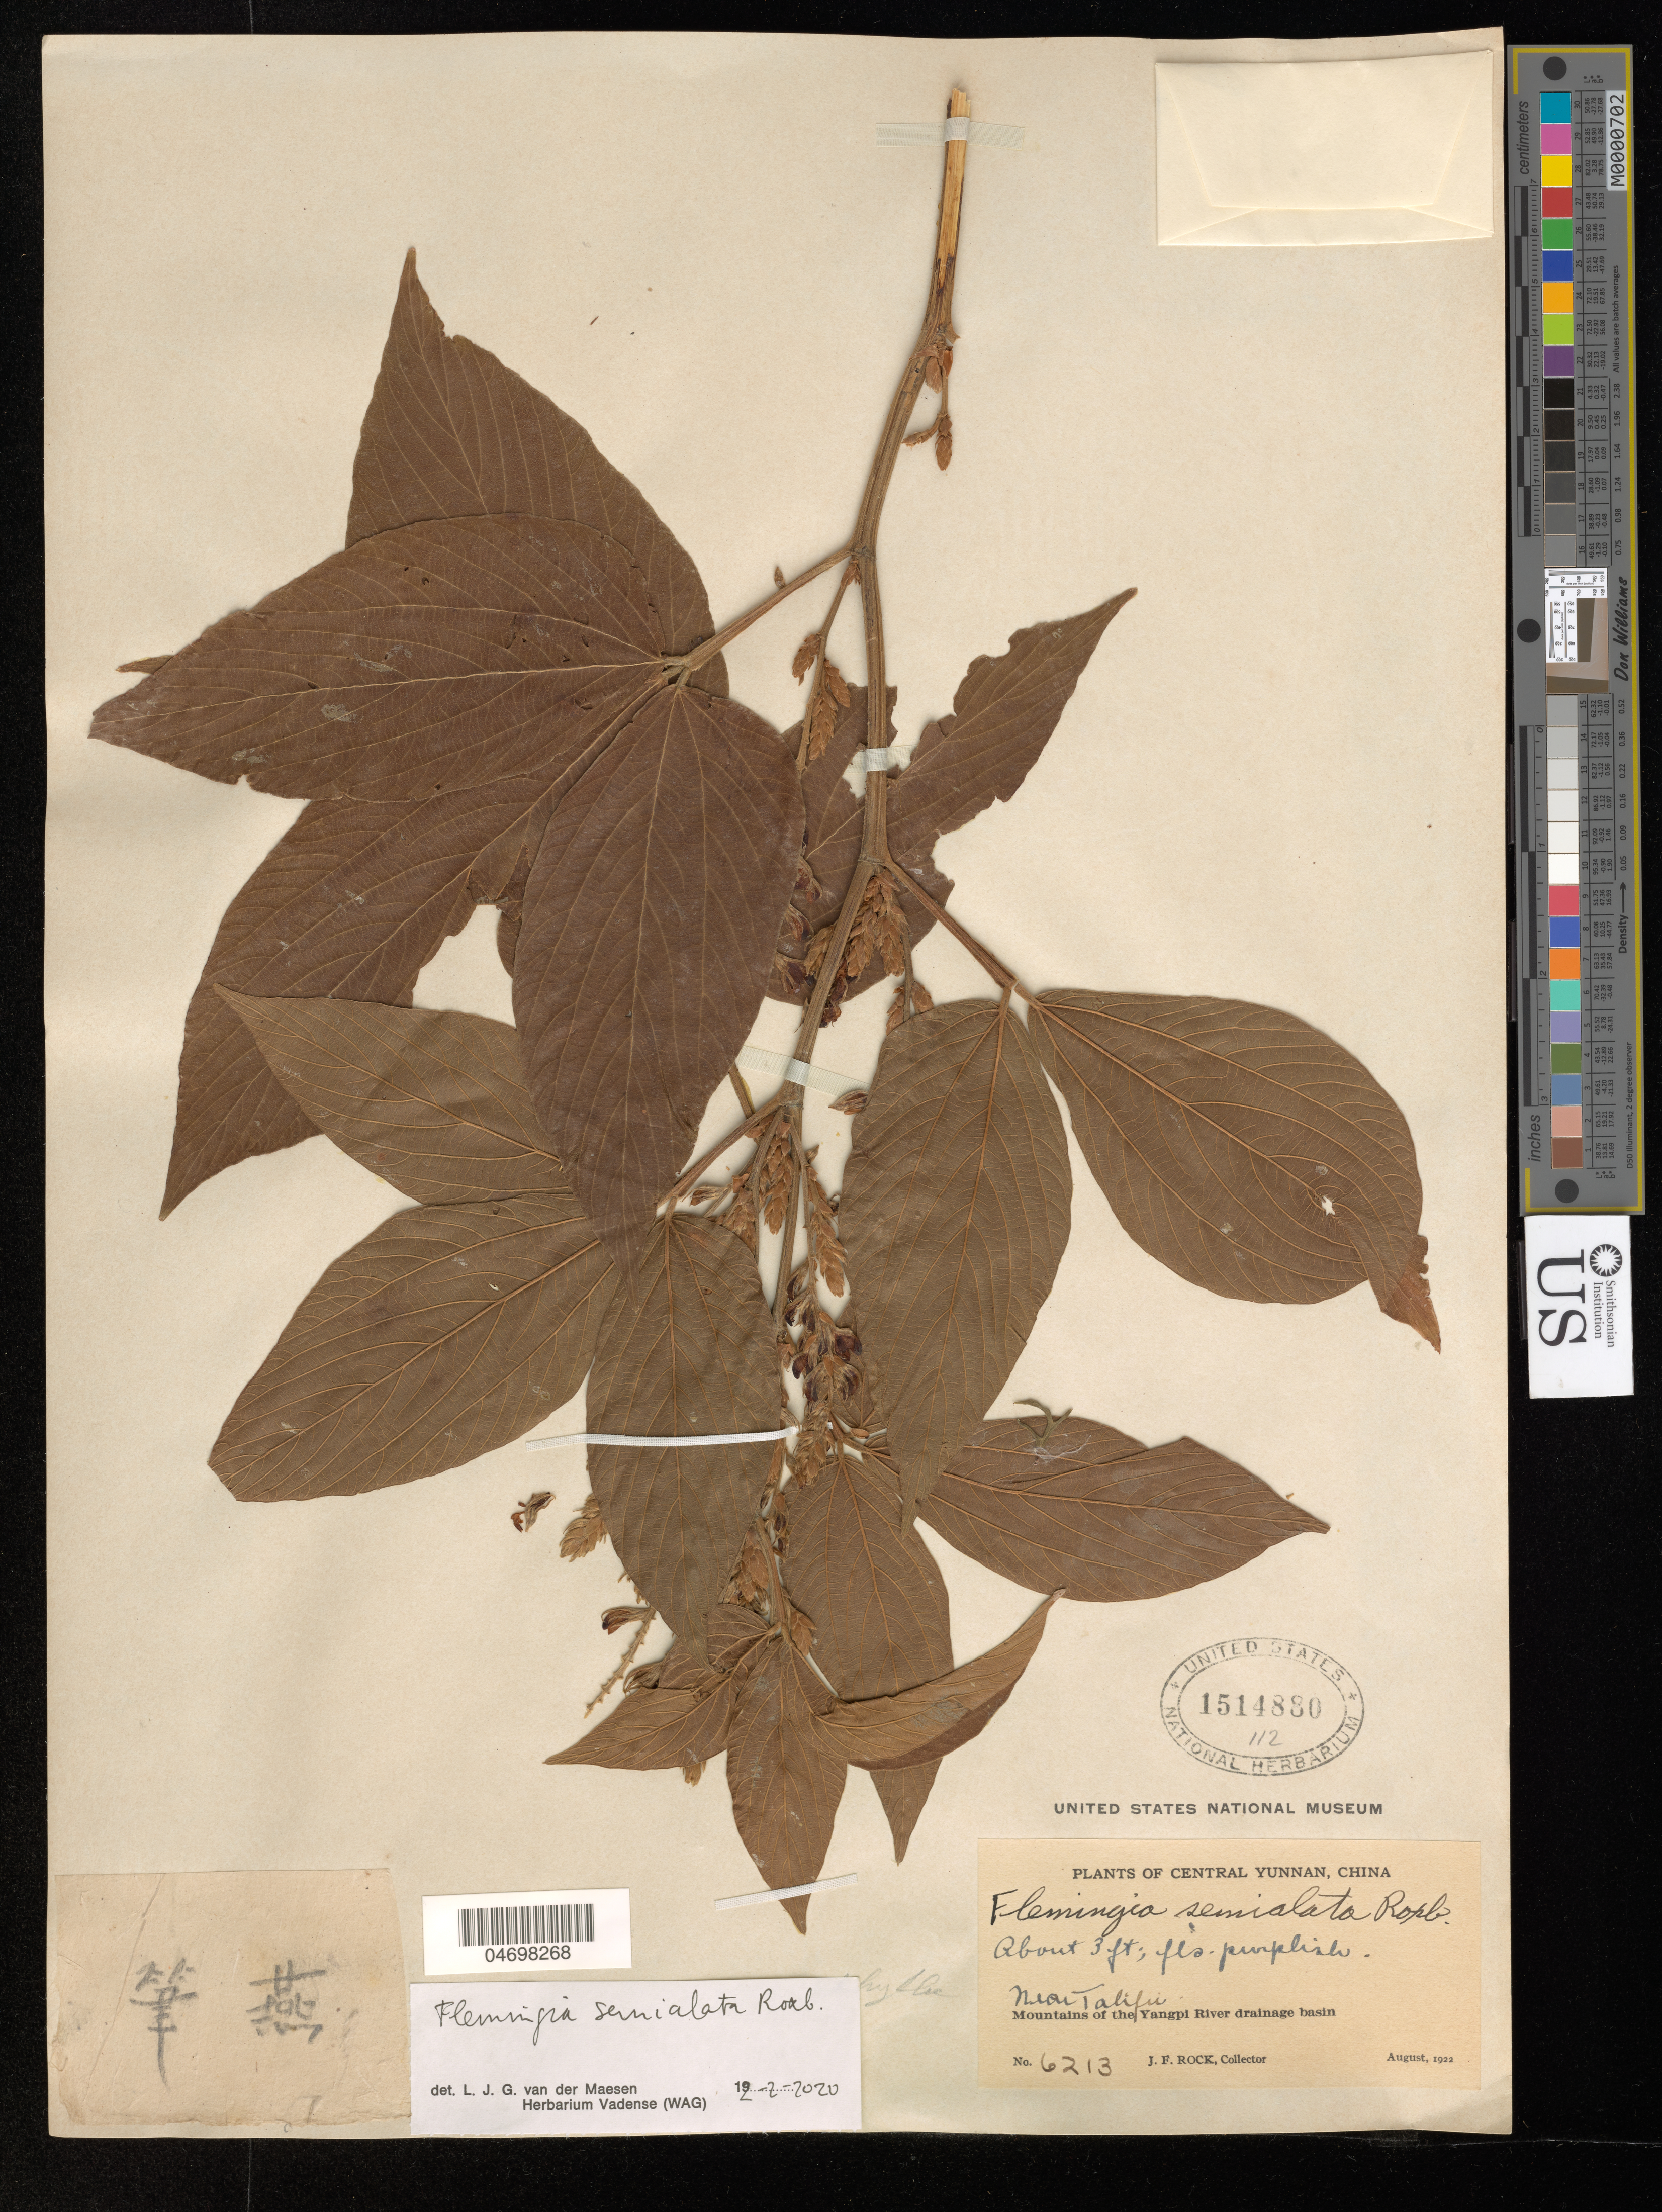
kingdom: Plantae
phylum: Tracheophyta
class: Magnoliopsida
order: Fabales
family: Fabaceae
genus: Flemingia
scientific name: Flemingia semialata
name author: Roxb.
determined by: Van Der Maesen, L. J. G., (WAG), Wageningen University (Netherlands)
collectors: J. Rock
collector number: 6213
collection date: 1922-08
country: China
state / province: Yunnan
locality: Central Yunnan, Mountains of the Yangpi River drainage basin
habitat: Near Talifu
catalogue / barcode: US 1514880